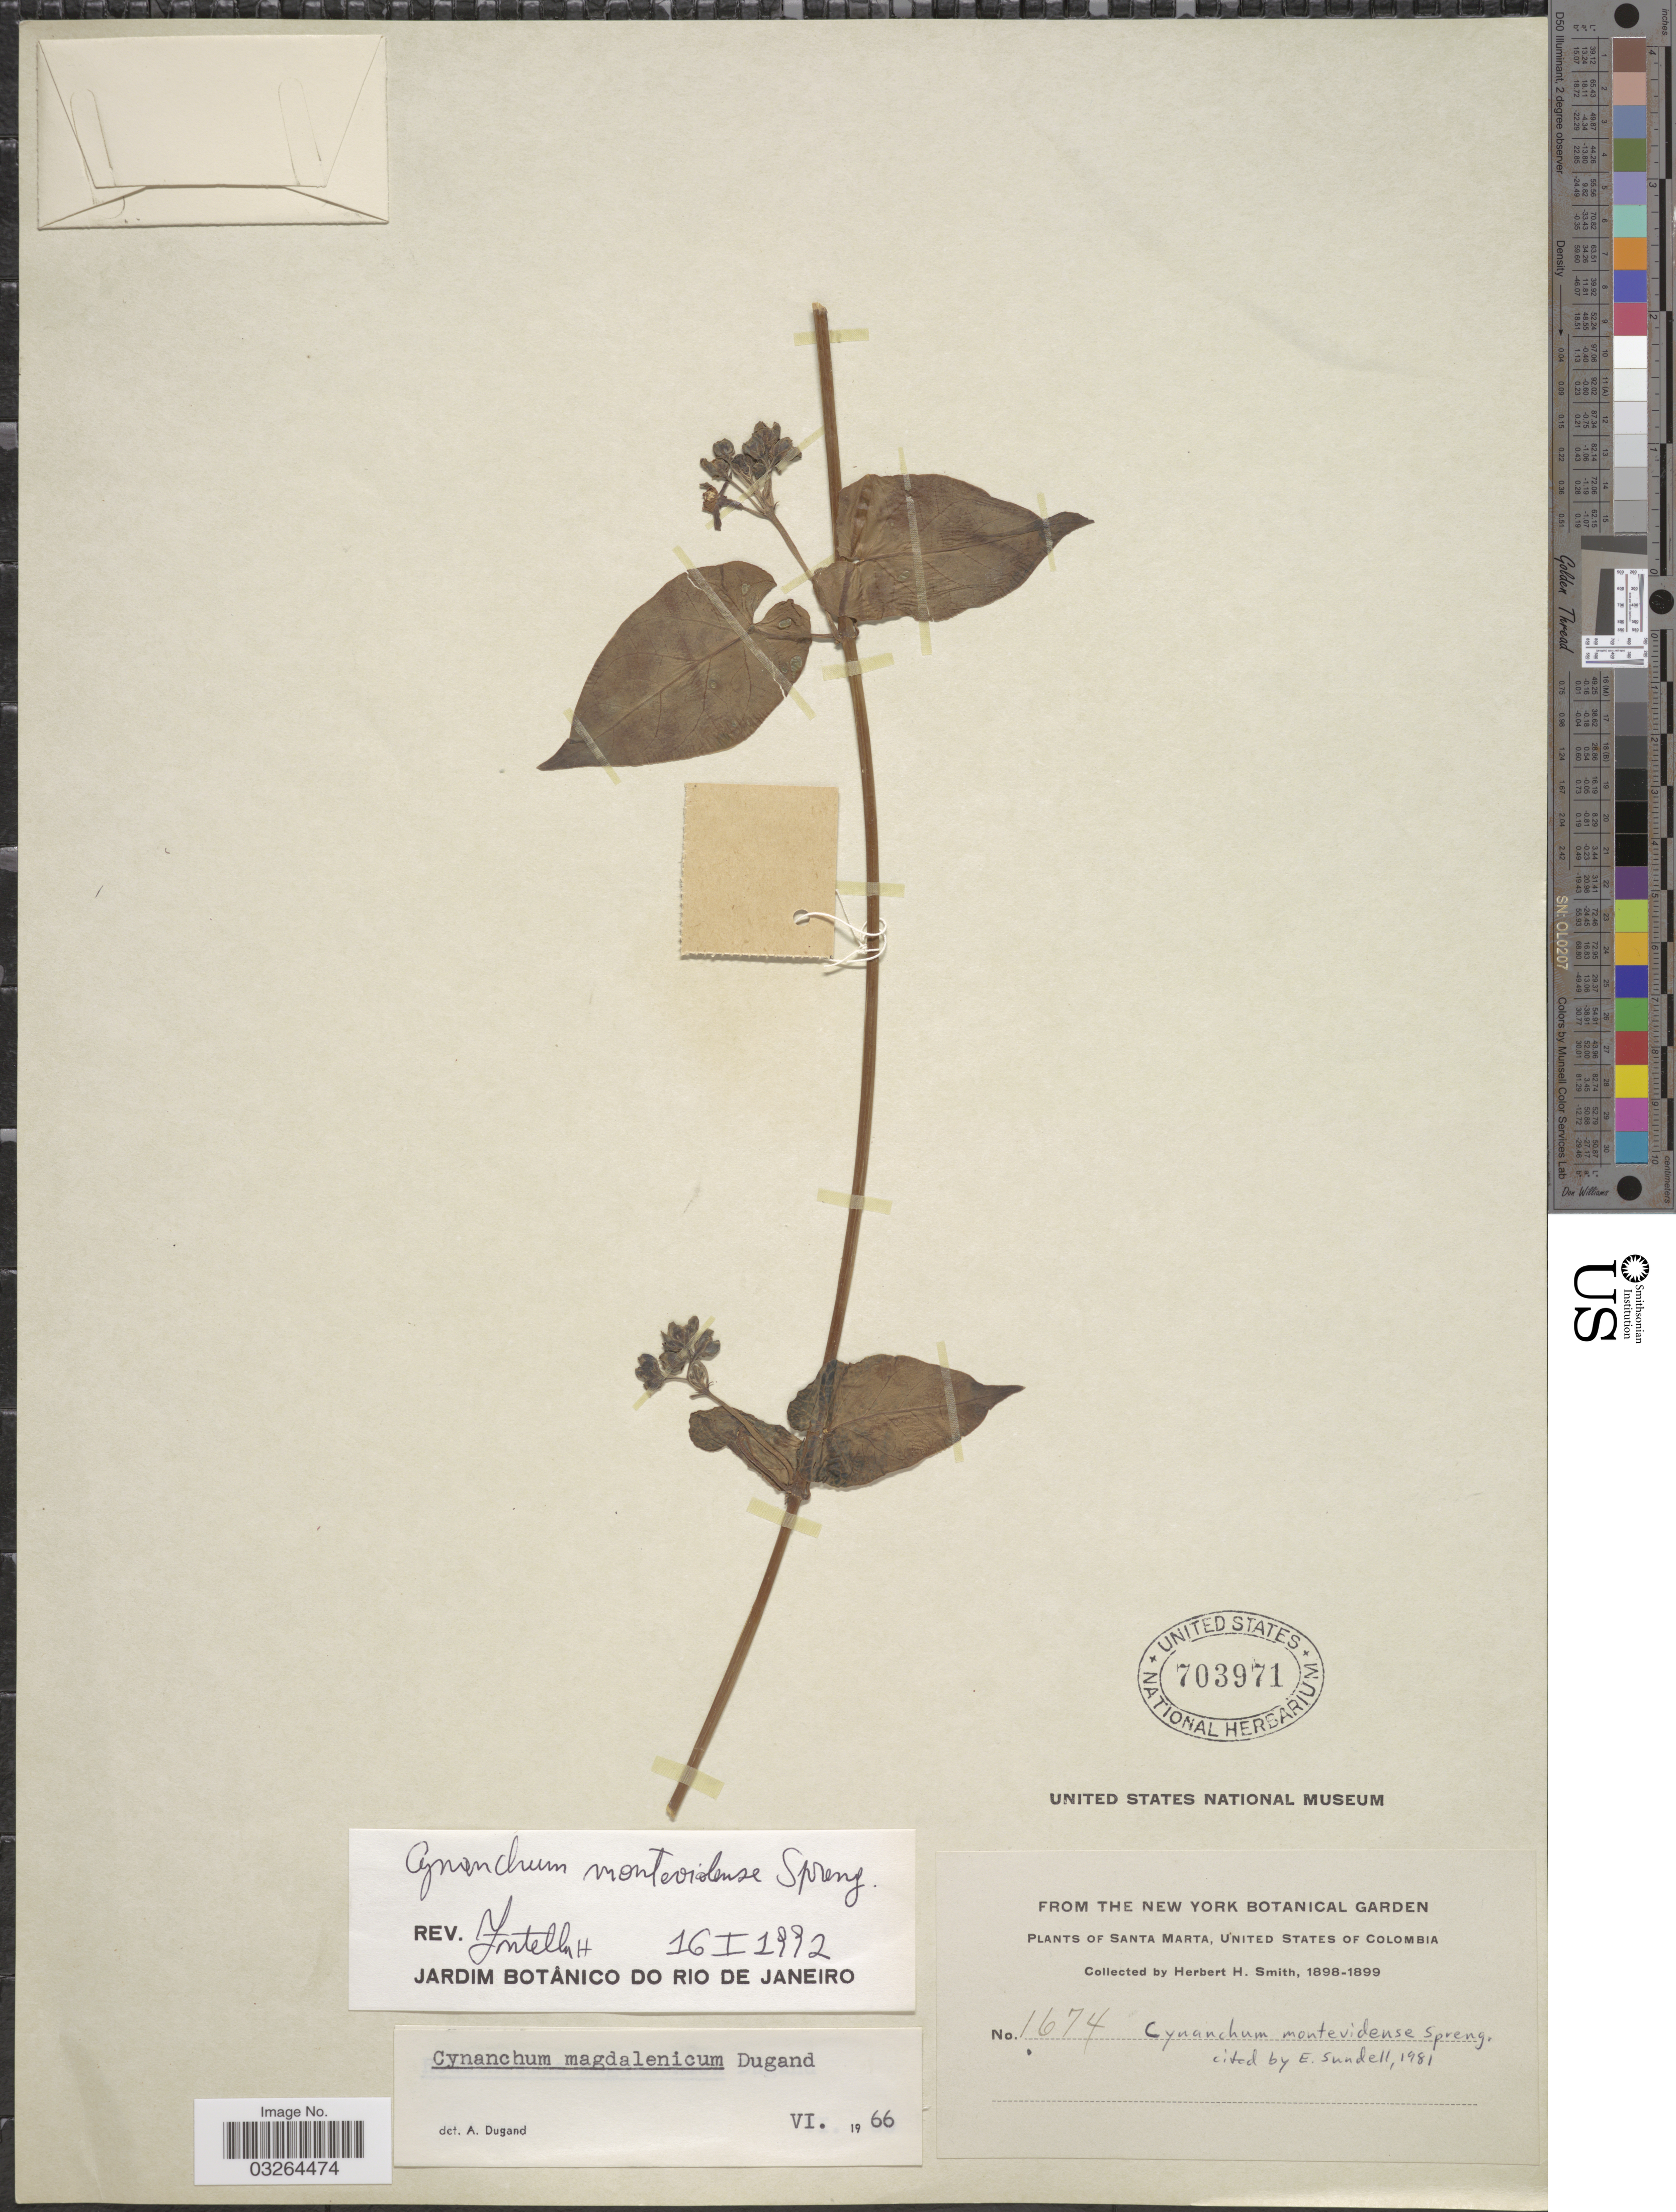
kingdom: Plantae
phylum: Tracheophyta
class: Magnoliopsida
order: Gentianales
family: Apocynaceae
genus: Cynanchum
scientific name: Cynanchum montevidense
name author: Spreng.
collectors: Herbert H. Smith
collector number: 1674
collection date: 1898/1899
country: Colombia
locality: Santa Marta, United States of Colombia.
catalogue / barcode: US 703971